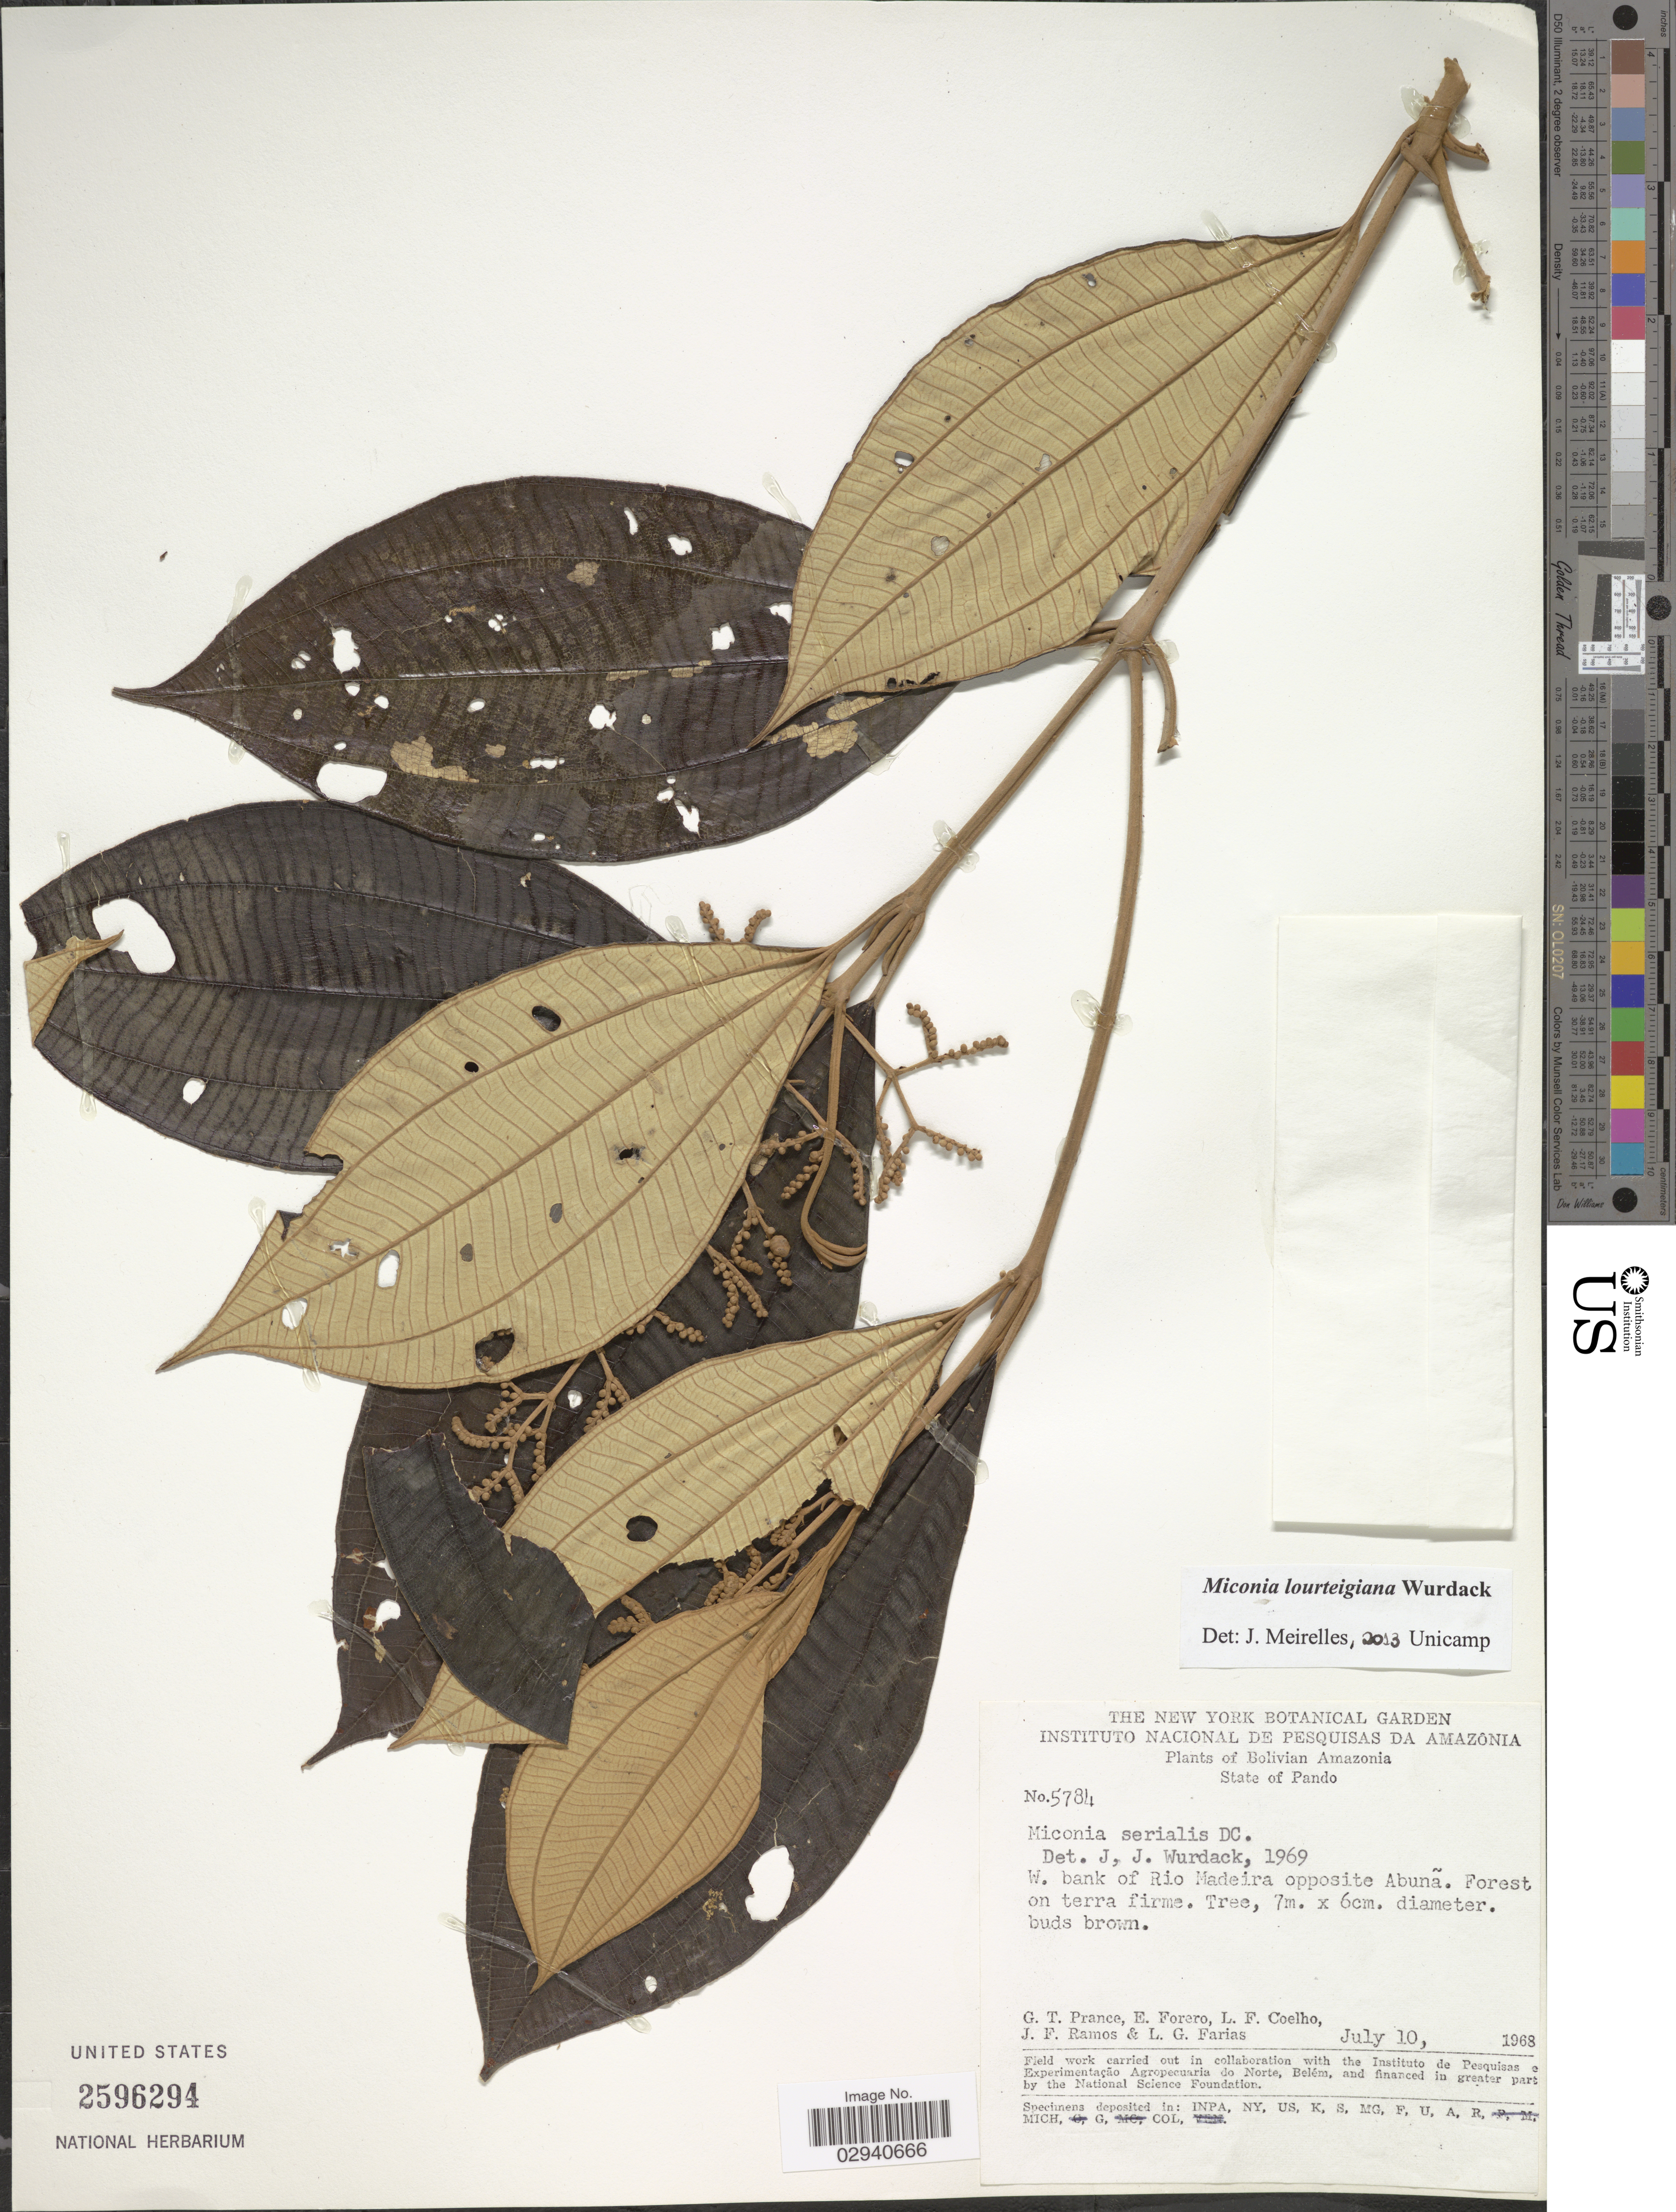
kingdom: Plantae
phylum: Tracheophyta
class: Magnoliopsida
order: Myrtales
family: Melastomataceae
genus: Miconia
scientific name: Miconia lourteigiana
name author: Wurdack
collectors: G. T. Prance, E. Forero, L. F. Coelho, J. F. Ramos & L. G. Farias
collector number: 5784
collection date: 1968-07-10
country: Bolivia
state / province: Pando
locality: Bolivian Amazonia. W. bank of Rio Madeira opposite Abuña.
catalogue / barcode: US 2596294